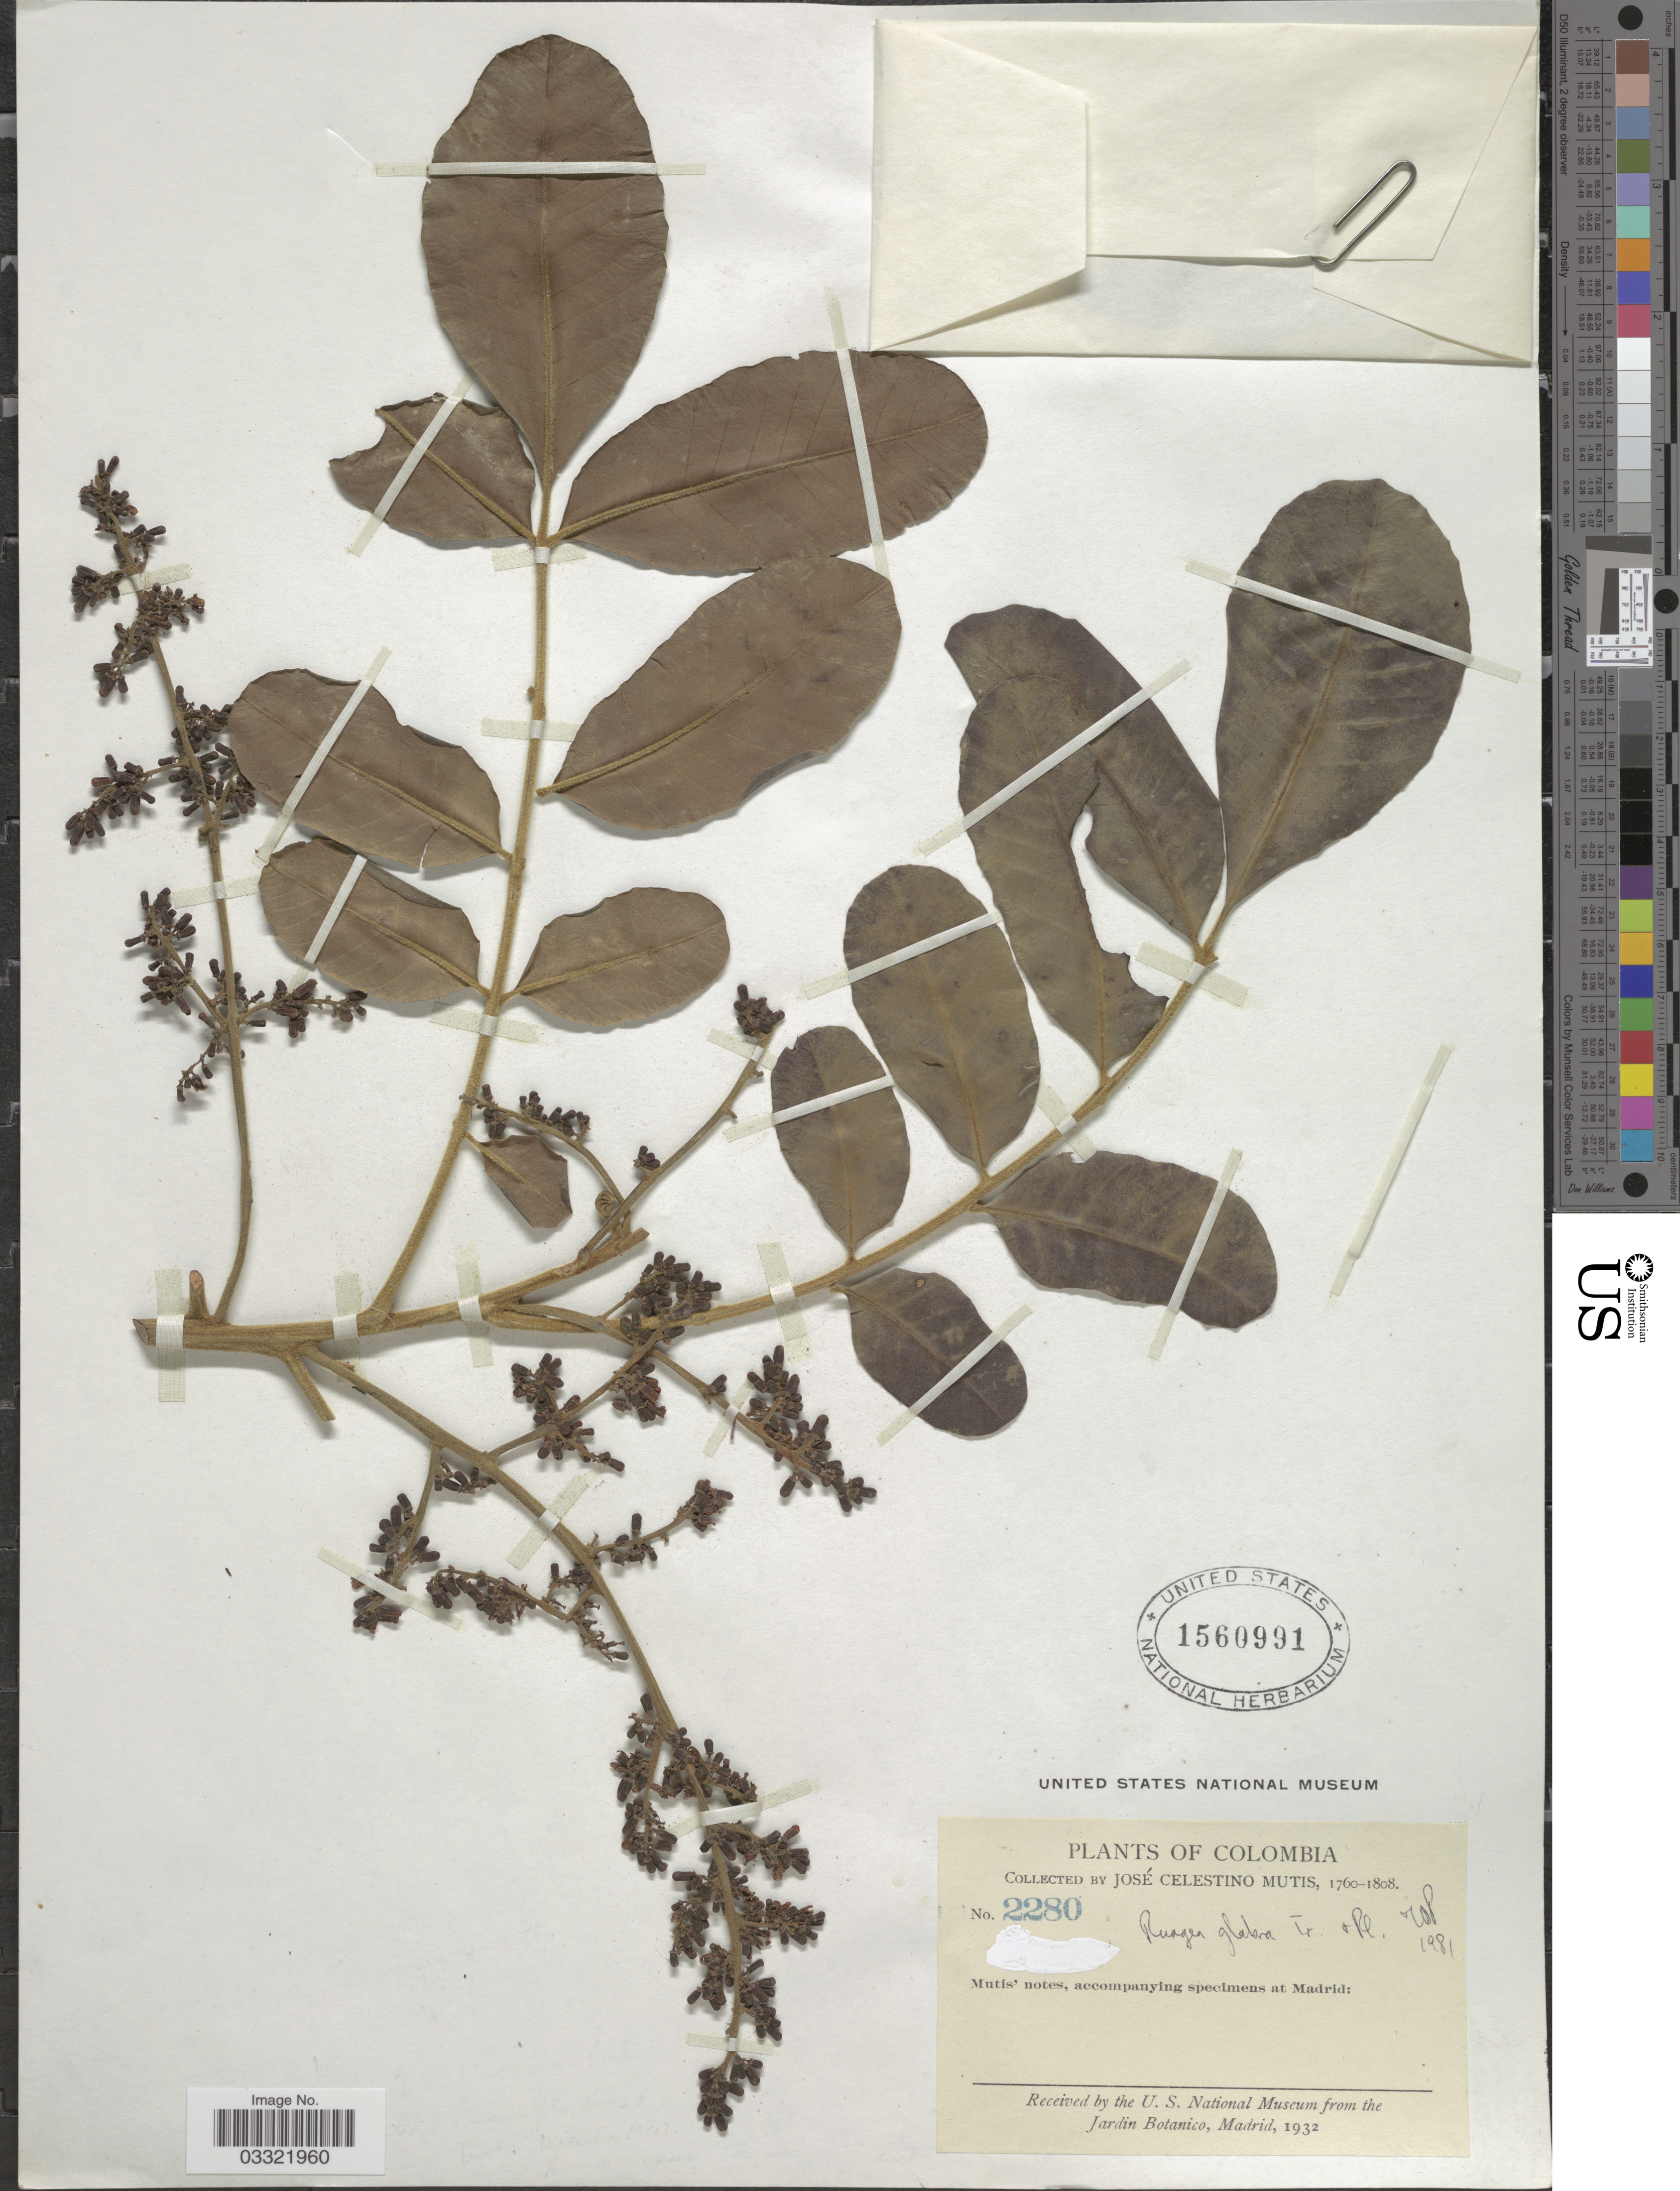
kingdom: Plantae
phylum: Tracheophyta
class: Magnoliopsida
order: Sapindales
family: Meliaceae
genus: Ruagea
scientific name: Ruagea glabra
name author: Triana & Planch.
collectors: J. C. B. Mutis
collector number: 2280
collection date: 1760/1808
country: Colombia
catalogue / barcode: US 1560991